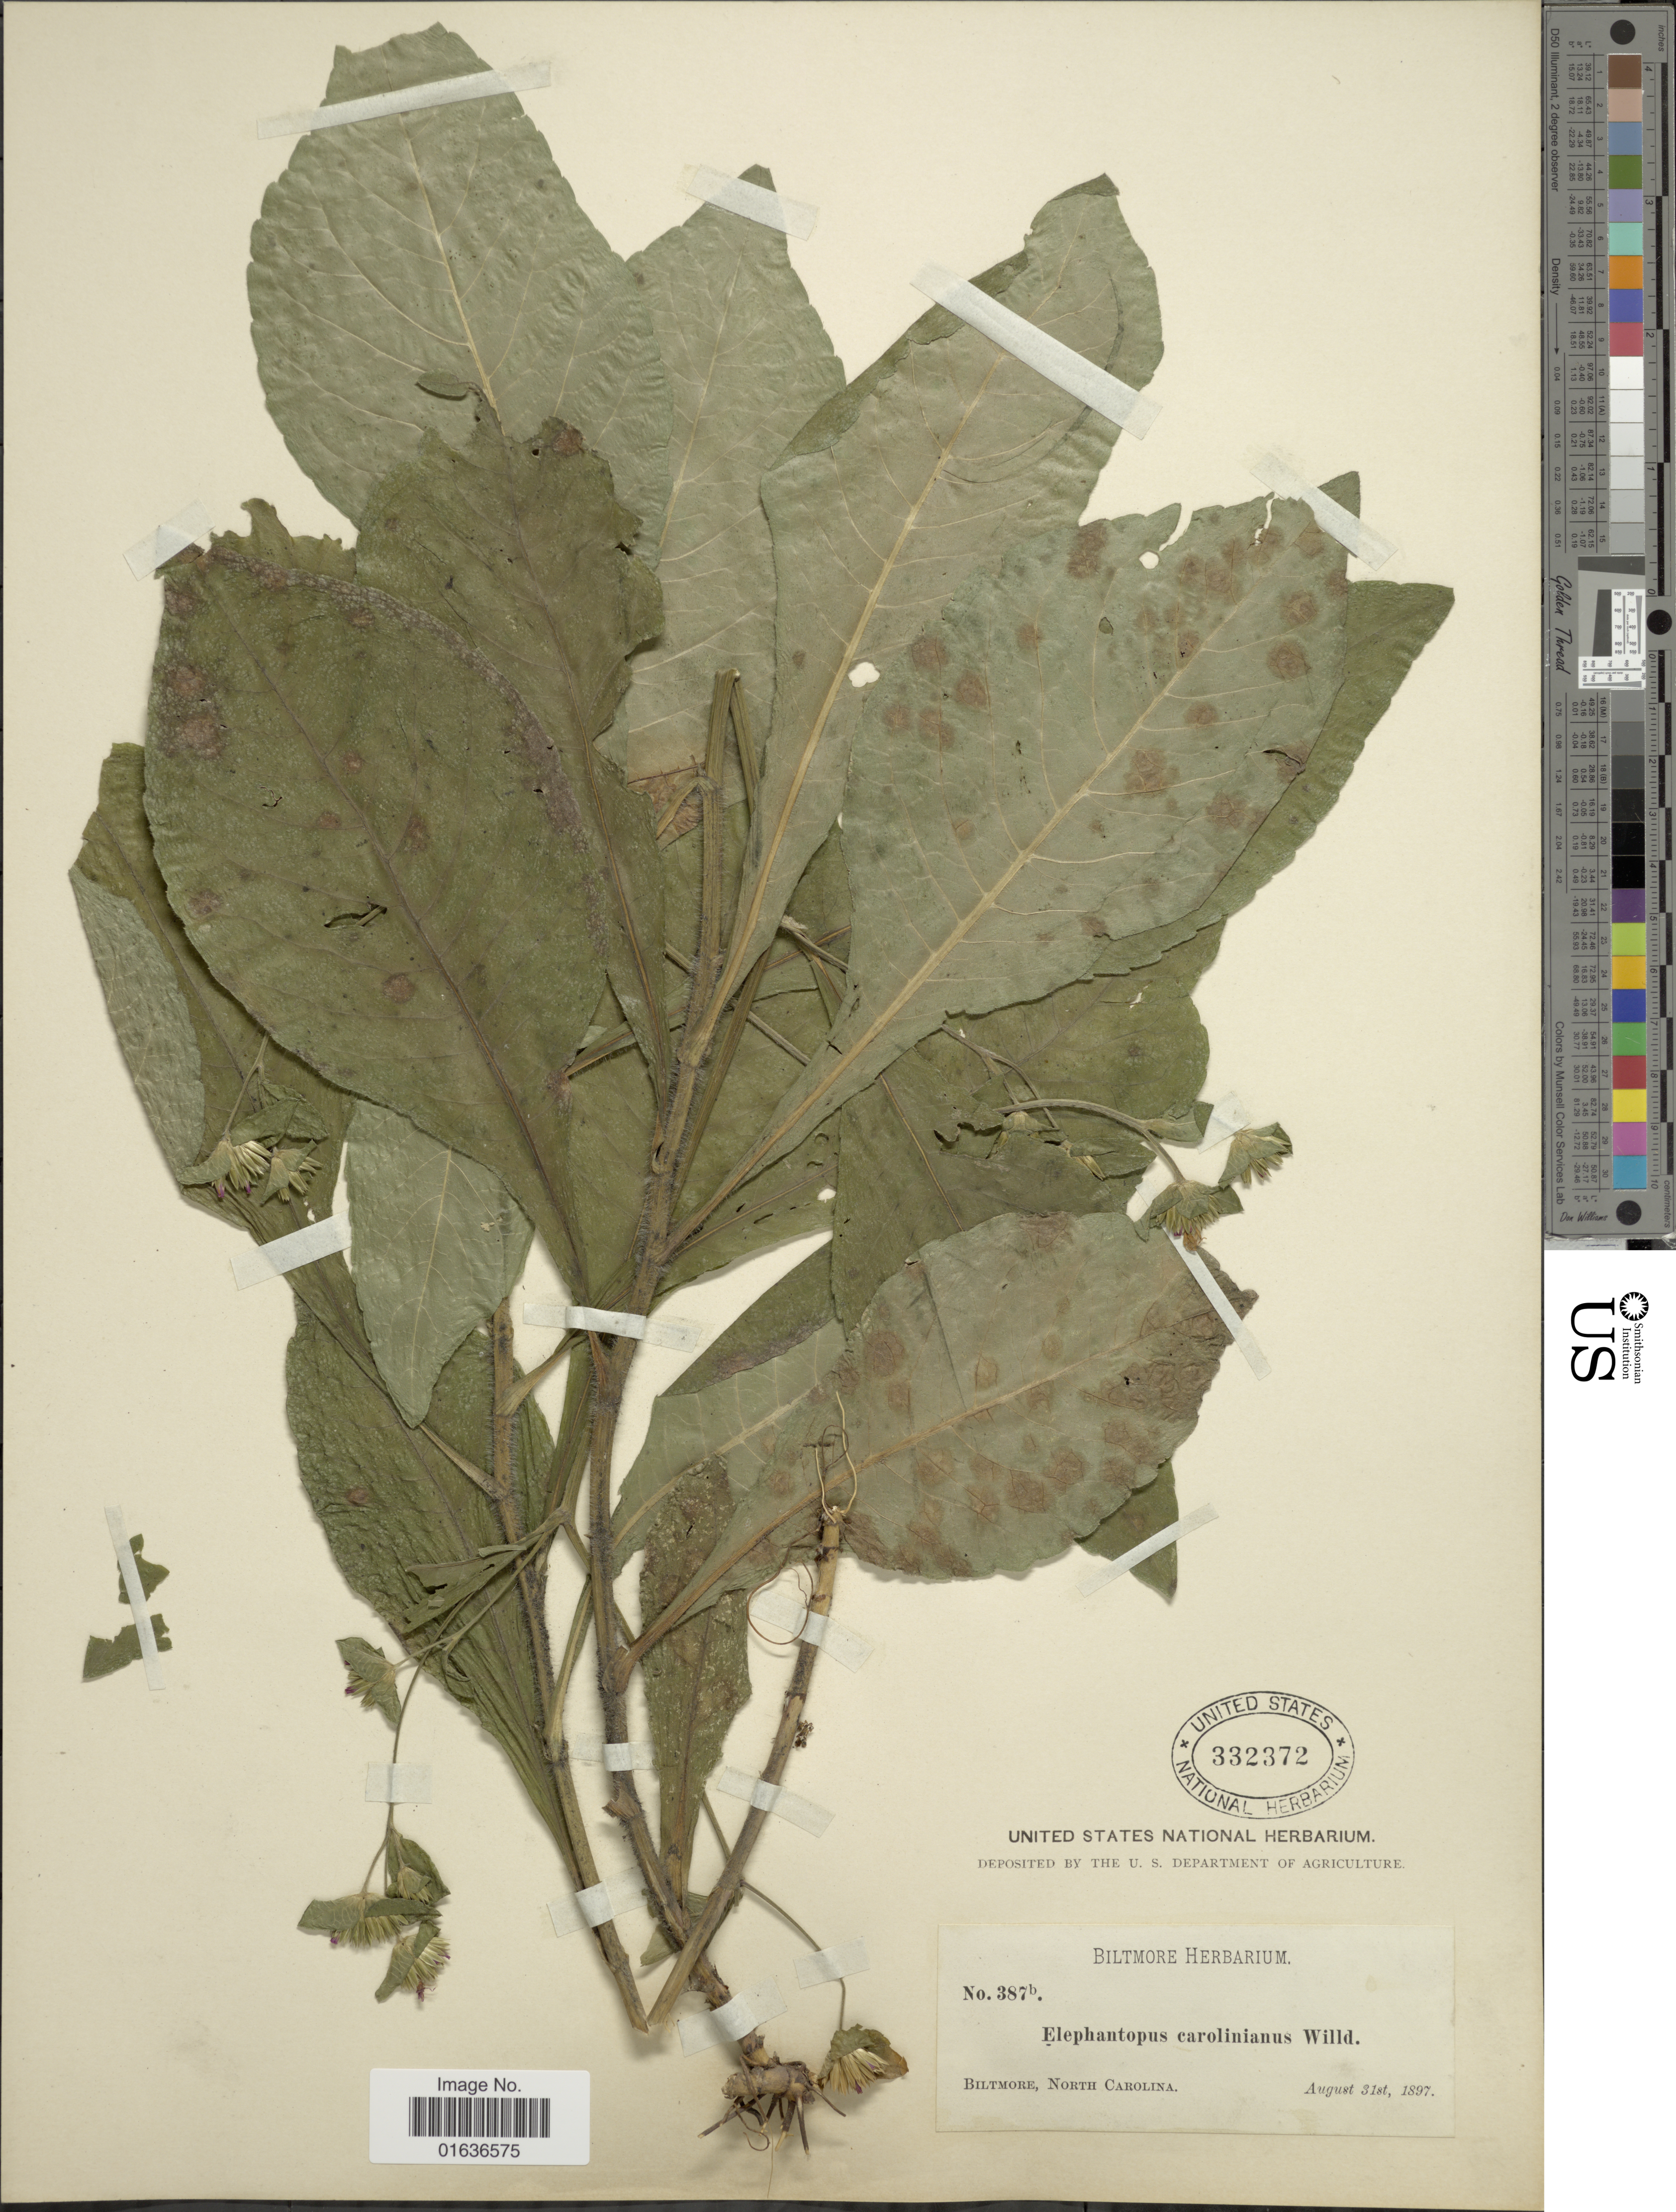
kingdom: Plantae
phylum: Tracheophyta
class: Magnoliopsida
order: Asterales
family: Asteraceae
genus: Elephantopus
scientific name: Elephantopus carolinianus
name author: Raeusch.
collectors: ex herb. Biltmore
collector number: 387b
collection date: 1897-08-31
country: United States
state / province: North Carolina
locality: Biltmore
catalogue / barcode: US 332372